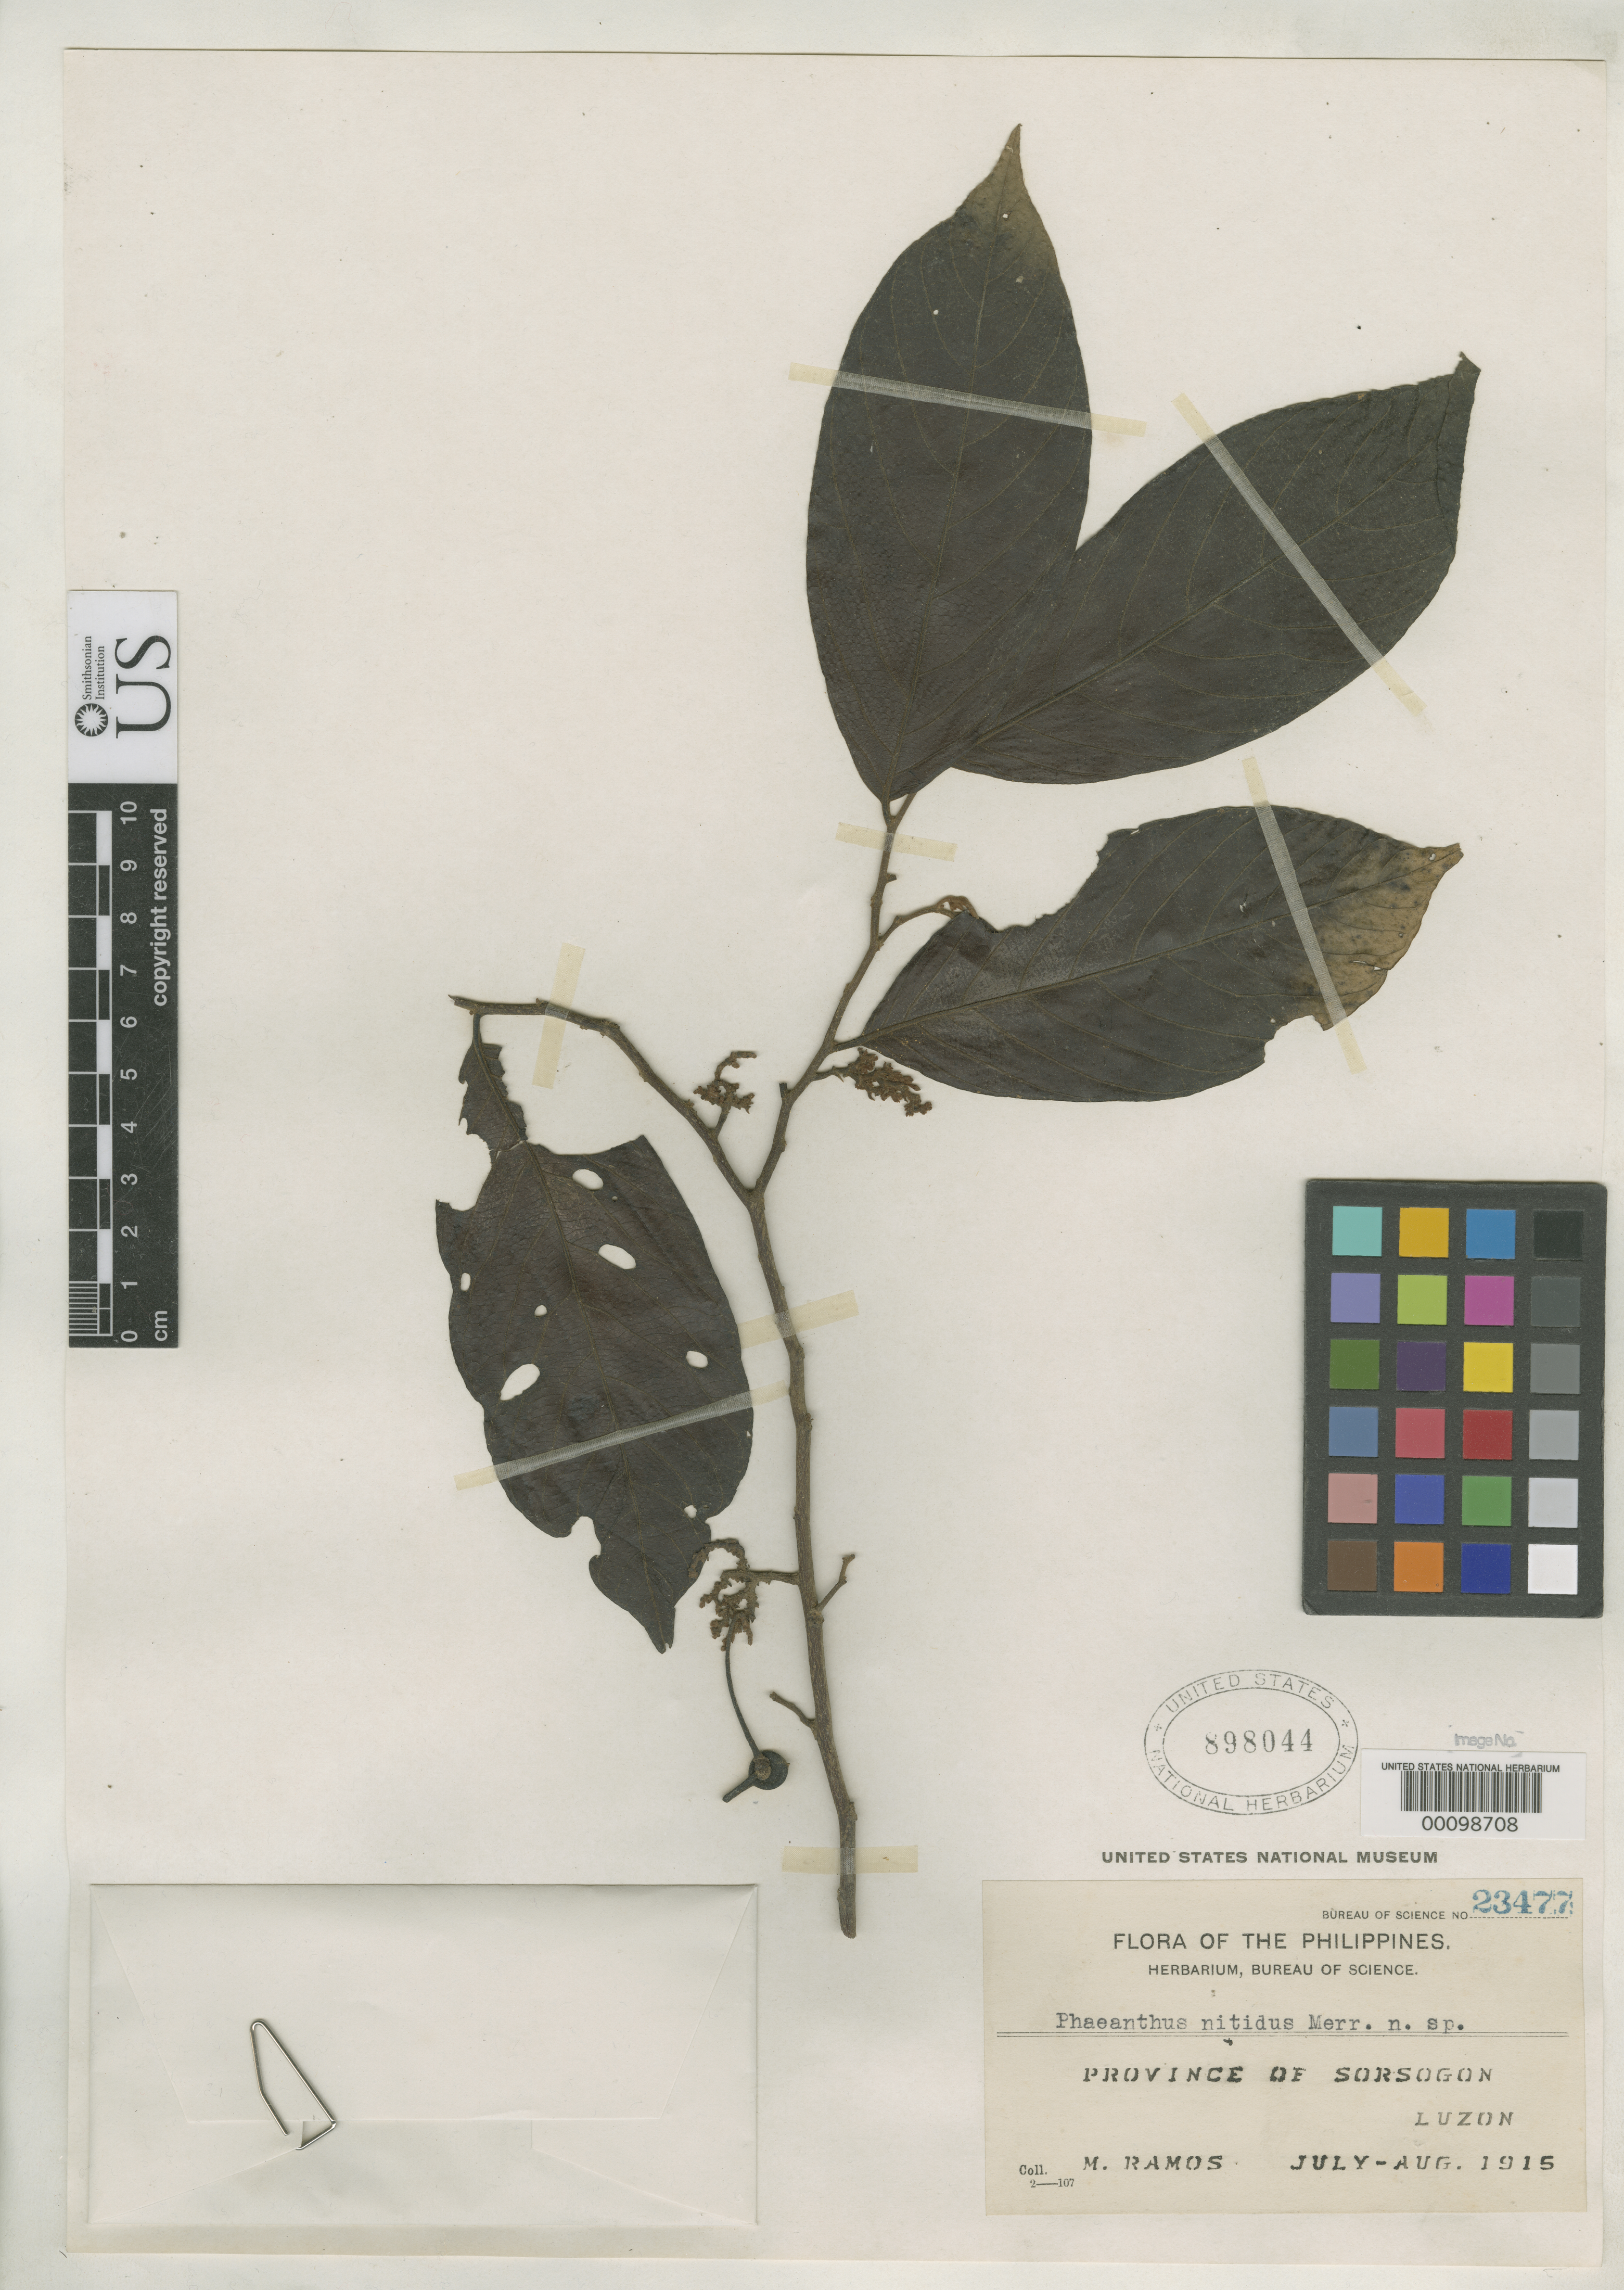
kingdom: Plantae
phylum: Tracheophyta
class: Magnoliopsida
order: Magnoliales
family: Annonaceae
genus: Phaeanthus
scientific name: Phaeanthus nitidus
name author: Merr.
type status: Isotype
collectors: M. Ramos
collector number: Bur. Sci. 23477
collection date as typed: Jul 1915 to -- Aug 1915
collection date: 1915-07/1915-08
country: Philippines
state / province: Bicol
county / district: Sorsogon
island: Luzon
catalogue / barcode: US 898044